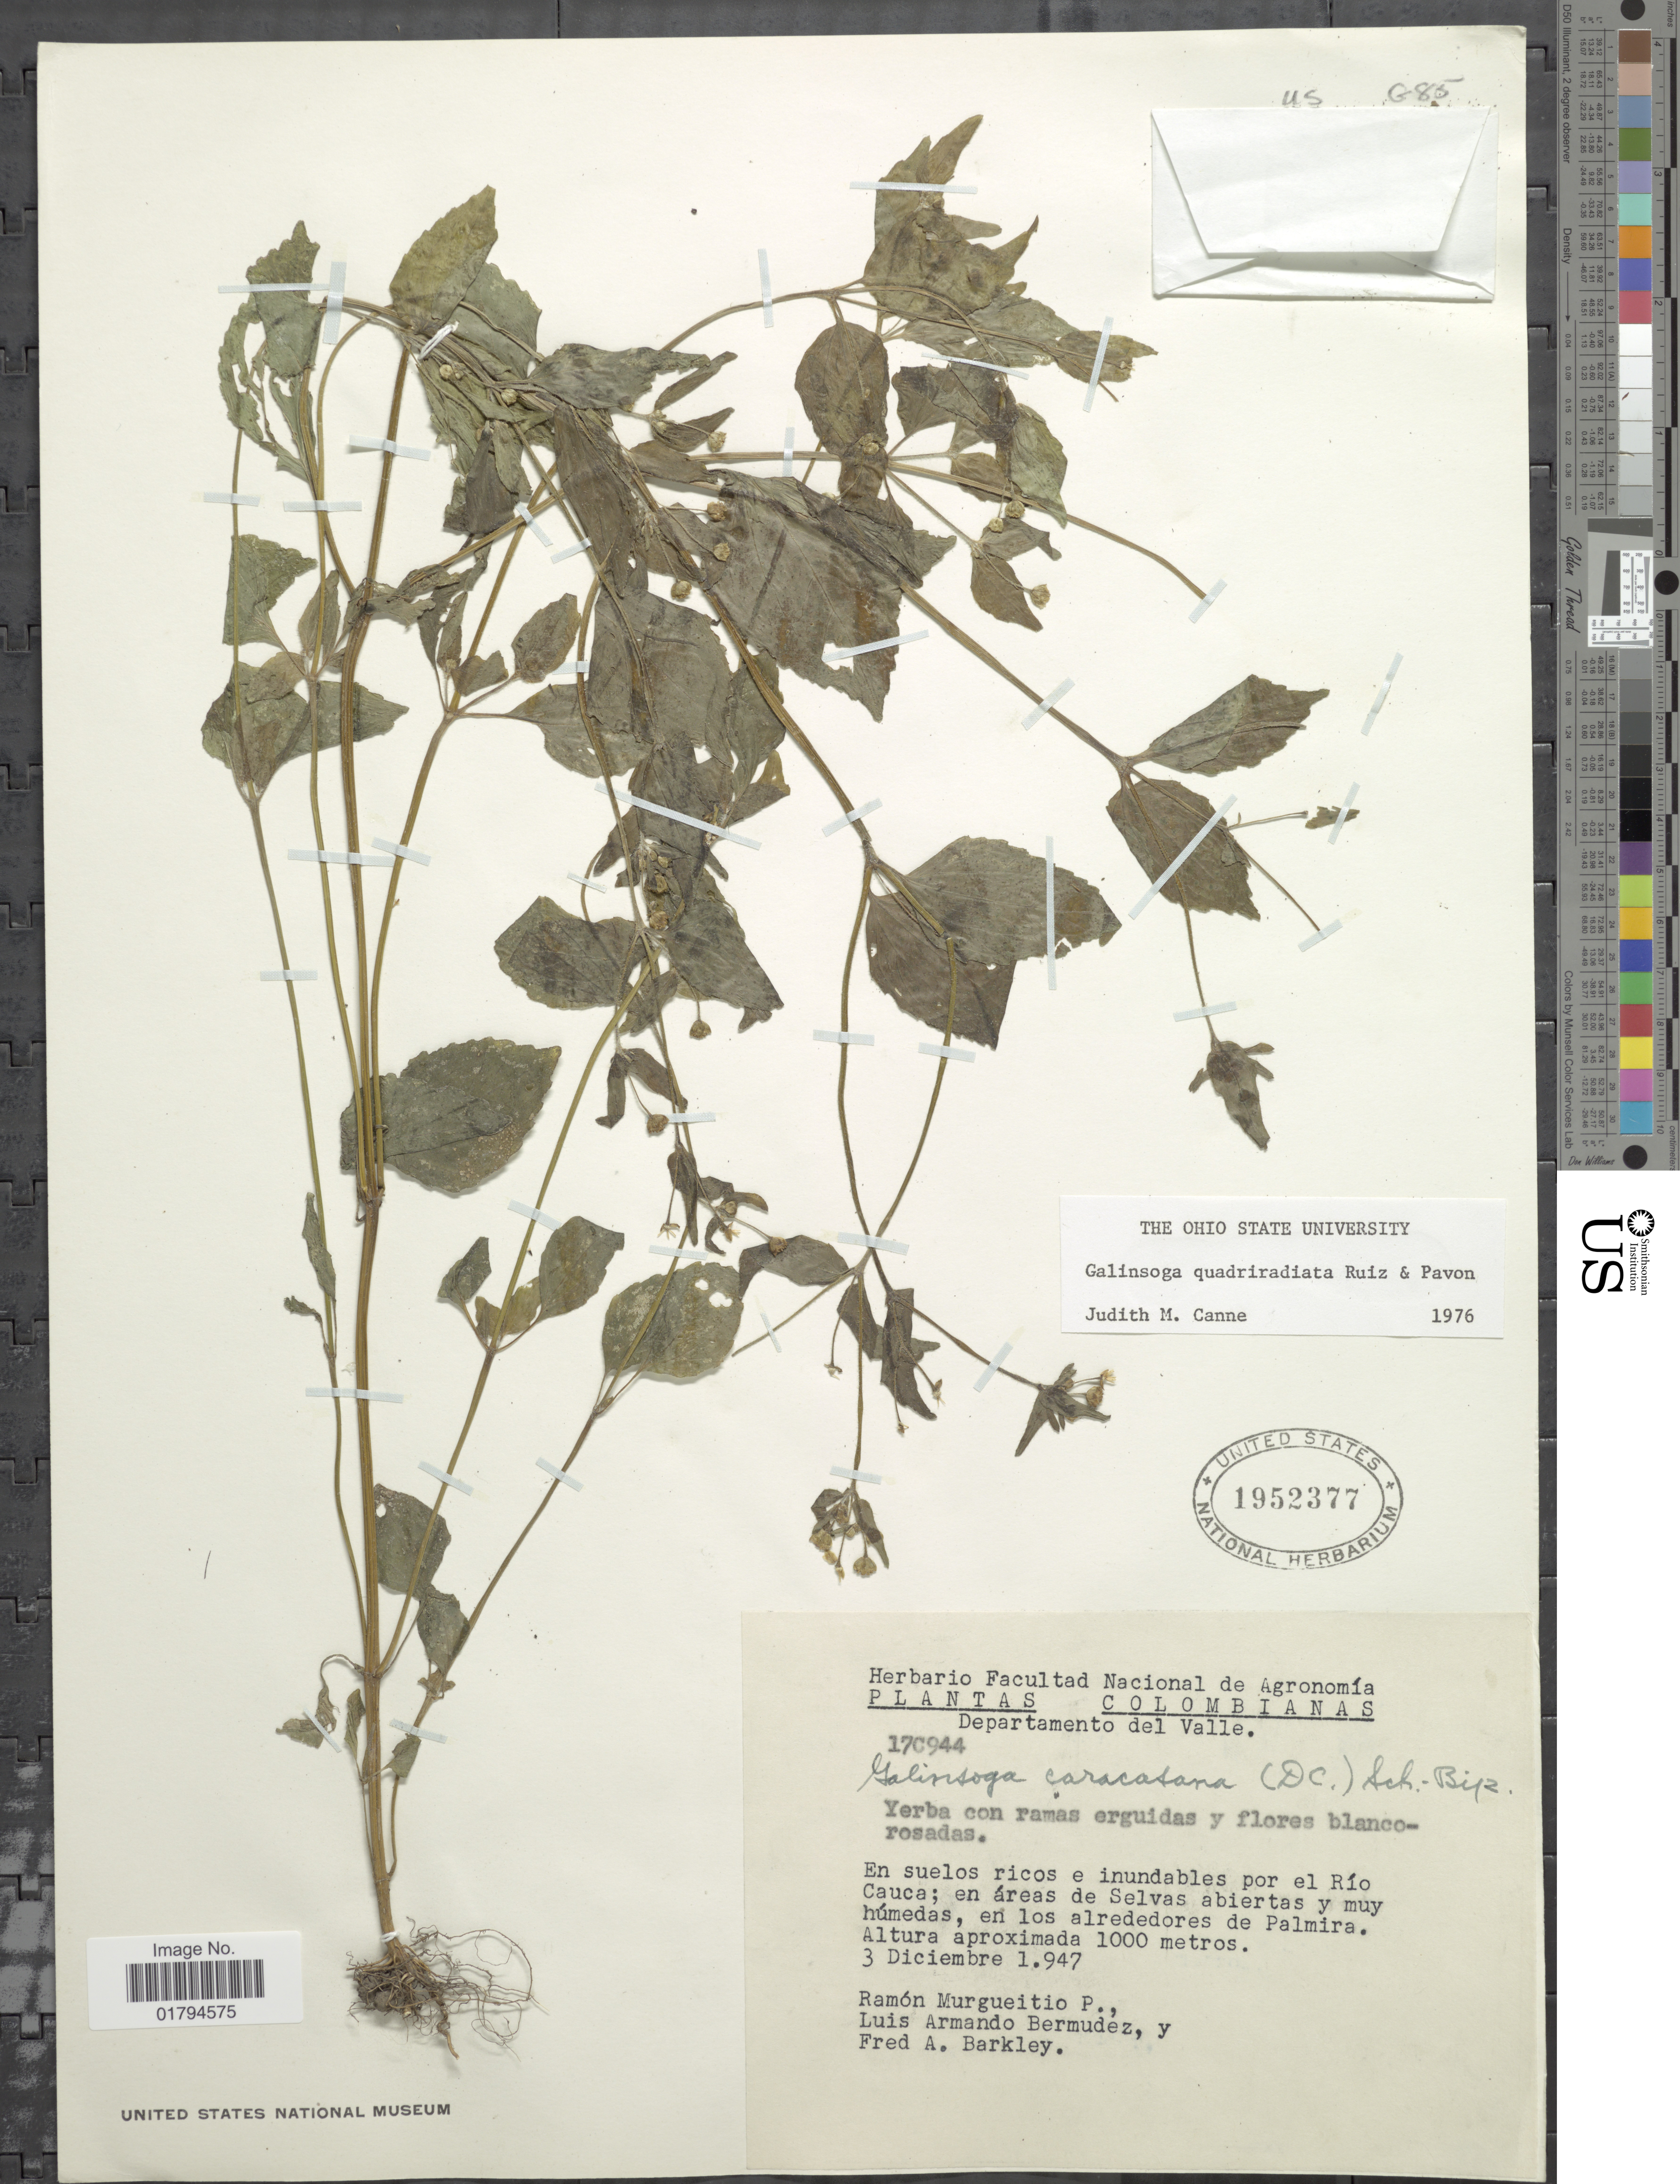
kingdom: Plantae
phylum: Tracheophyta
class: Magnoliopsida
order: Asterales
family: Asteraceae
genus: Galinsoga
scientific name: Galinsoga quadriradiata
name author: Ruiz & Pav.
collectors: R. Murgueitio P., L. Bermudez & F. A. Barkley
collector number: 17c944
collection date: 1947-12-03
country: Colombia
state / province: Valle del Cauca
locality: Por el Rio Cauca, en los alrededores de Palmira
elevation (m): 1000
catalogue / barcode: US 1952377